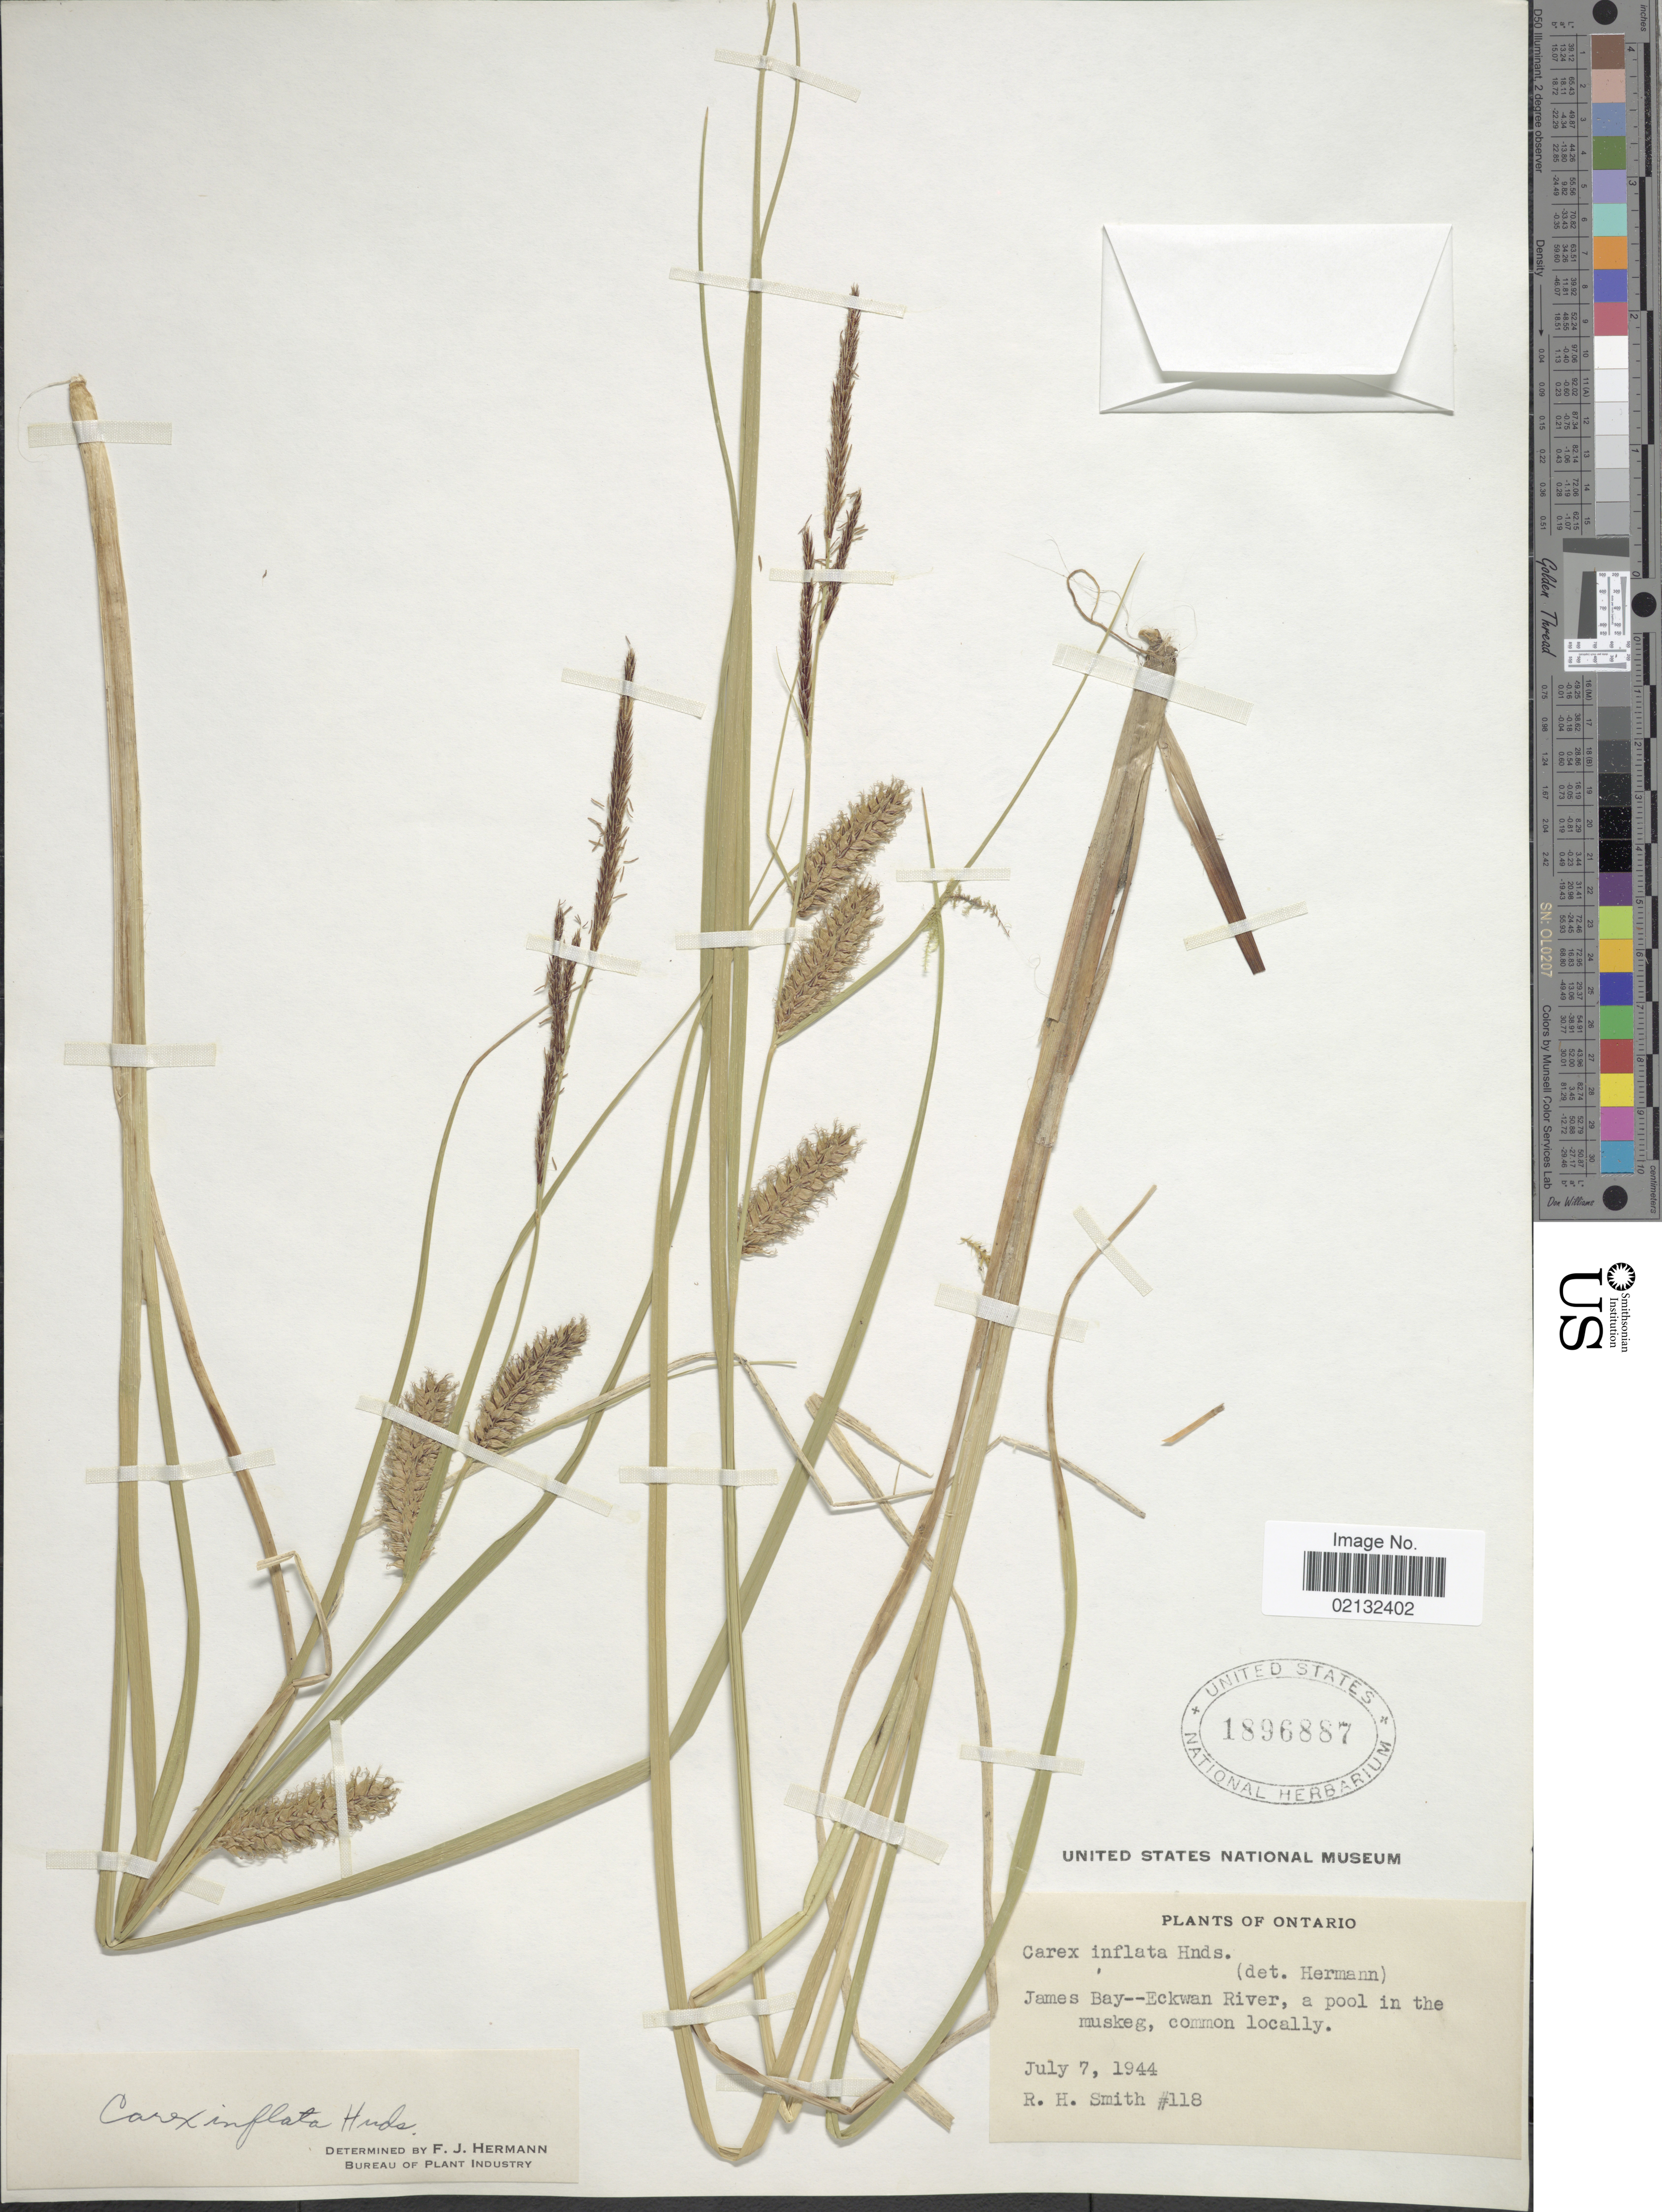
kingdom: Plantae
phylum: Tracheophyta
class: Liliopsida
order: Poales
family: Cyperaceae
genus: Carex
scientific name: Carex rostrata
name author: Stokes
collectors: R. H. Smith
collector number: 118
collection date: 1944-07-07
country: Canada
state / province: Ontario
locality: James Bay--Eckwan River, a pool in the muskey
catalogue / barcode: US 1896887